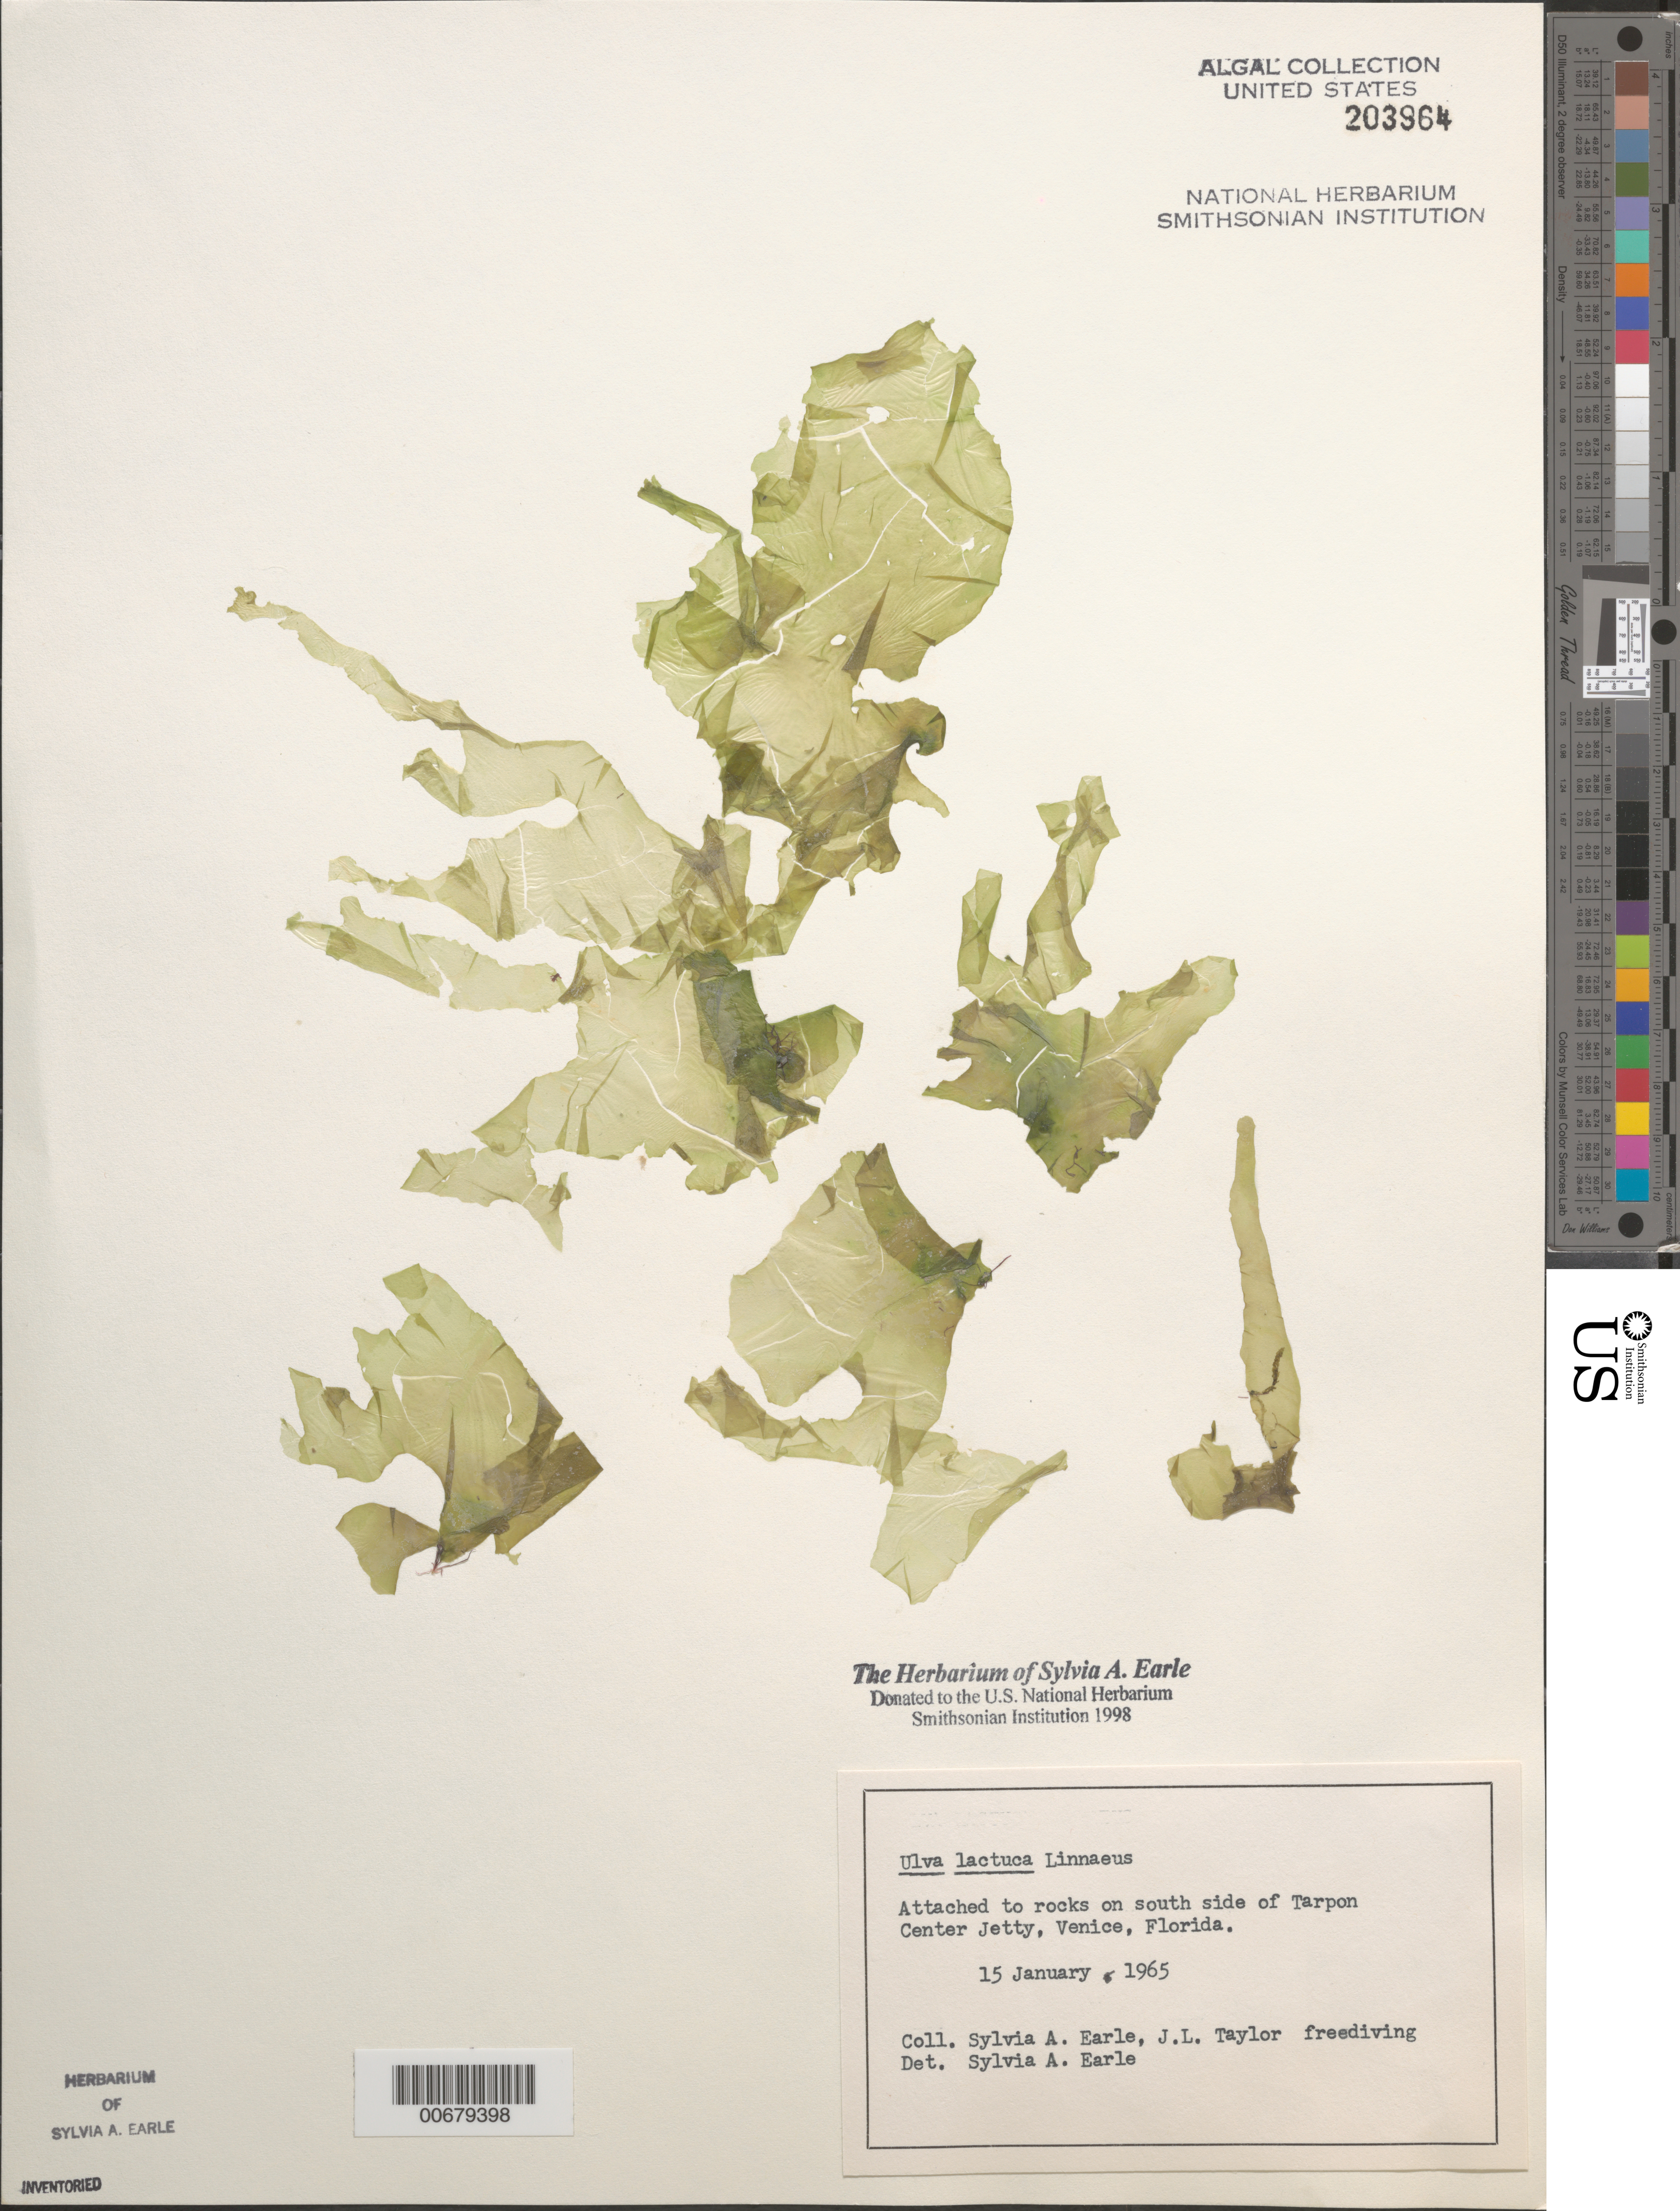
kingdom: Plantae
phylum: Chlorophyta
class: Ulvophyceae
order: Ulvales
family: Ulvaceae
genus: Ulva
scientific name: Ulva lactuca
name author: L.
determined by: Earle, S. A.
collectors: S. A. Earle & J. L. Taylor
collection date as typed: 15 Jan 1965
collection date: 1965-01-15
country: United States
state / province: Florida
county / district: Sarasota County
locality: Tarpon Center jetty, Venice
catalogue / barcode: US 203964